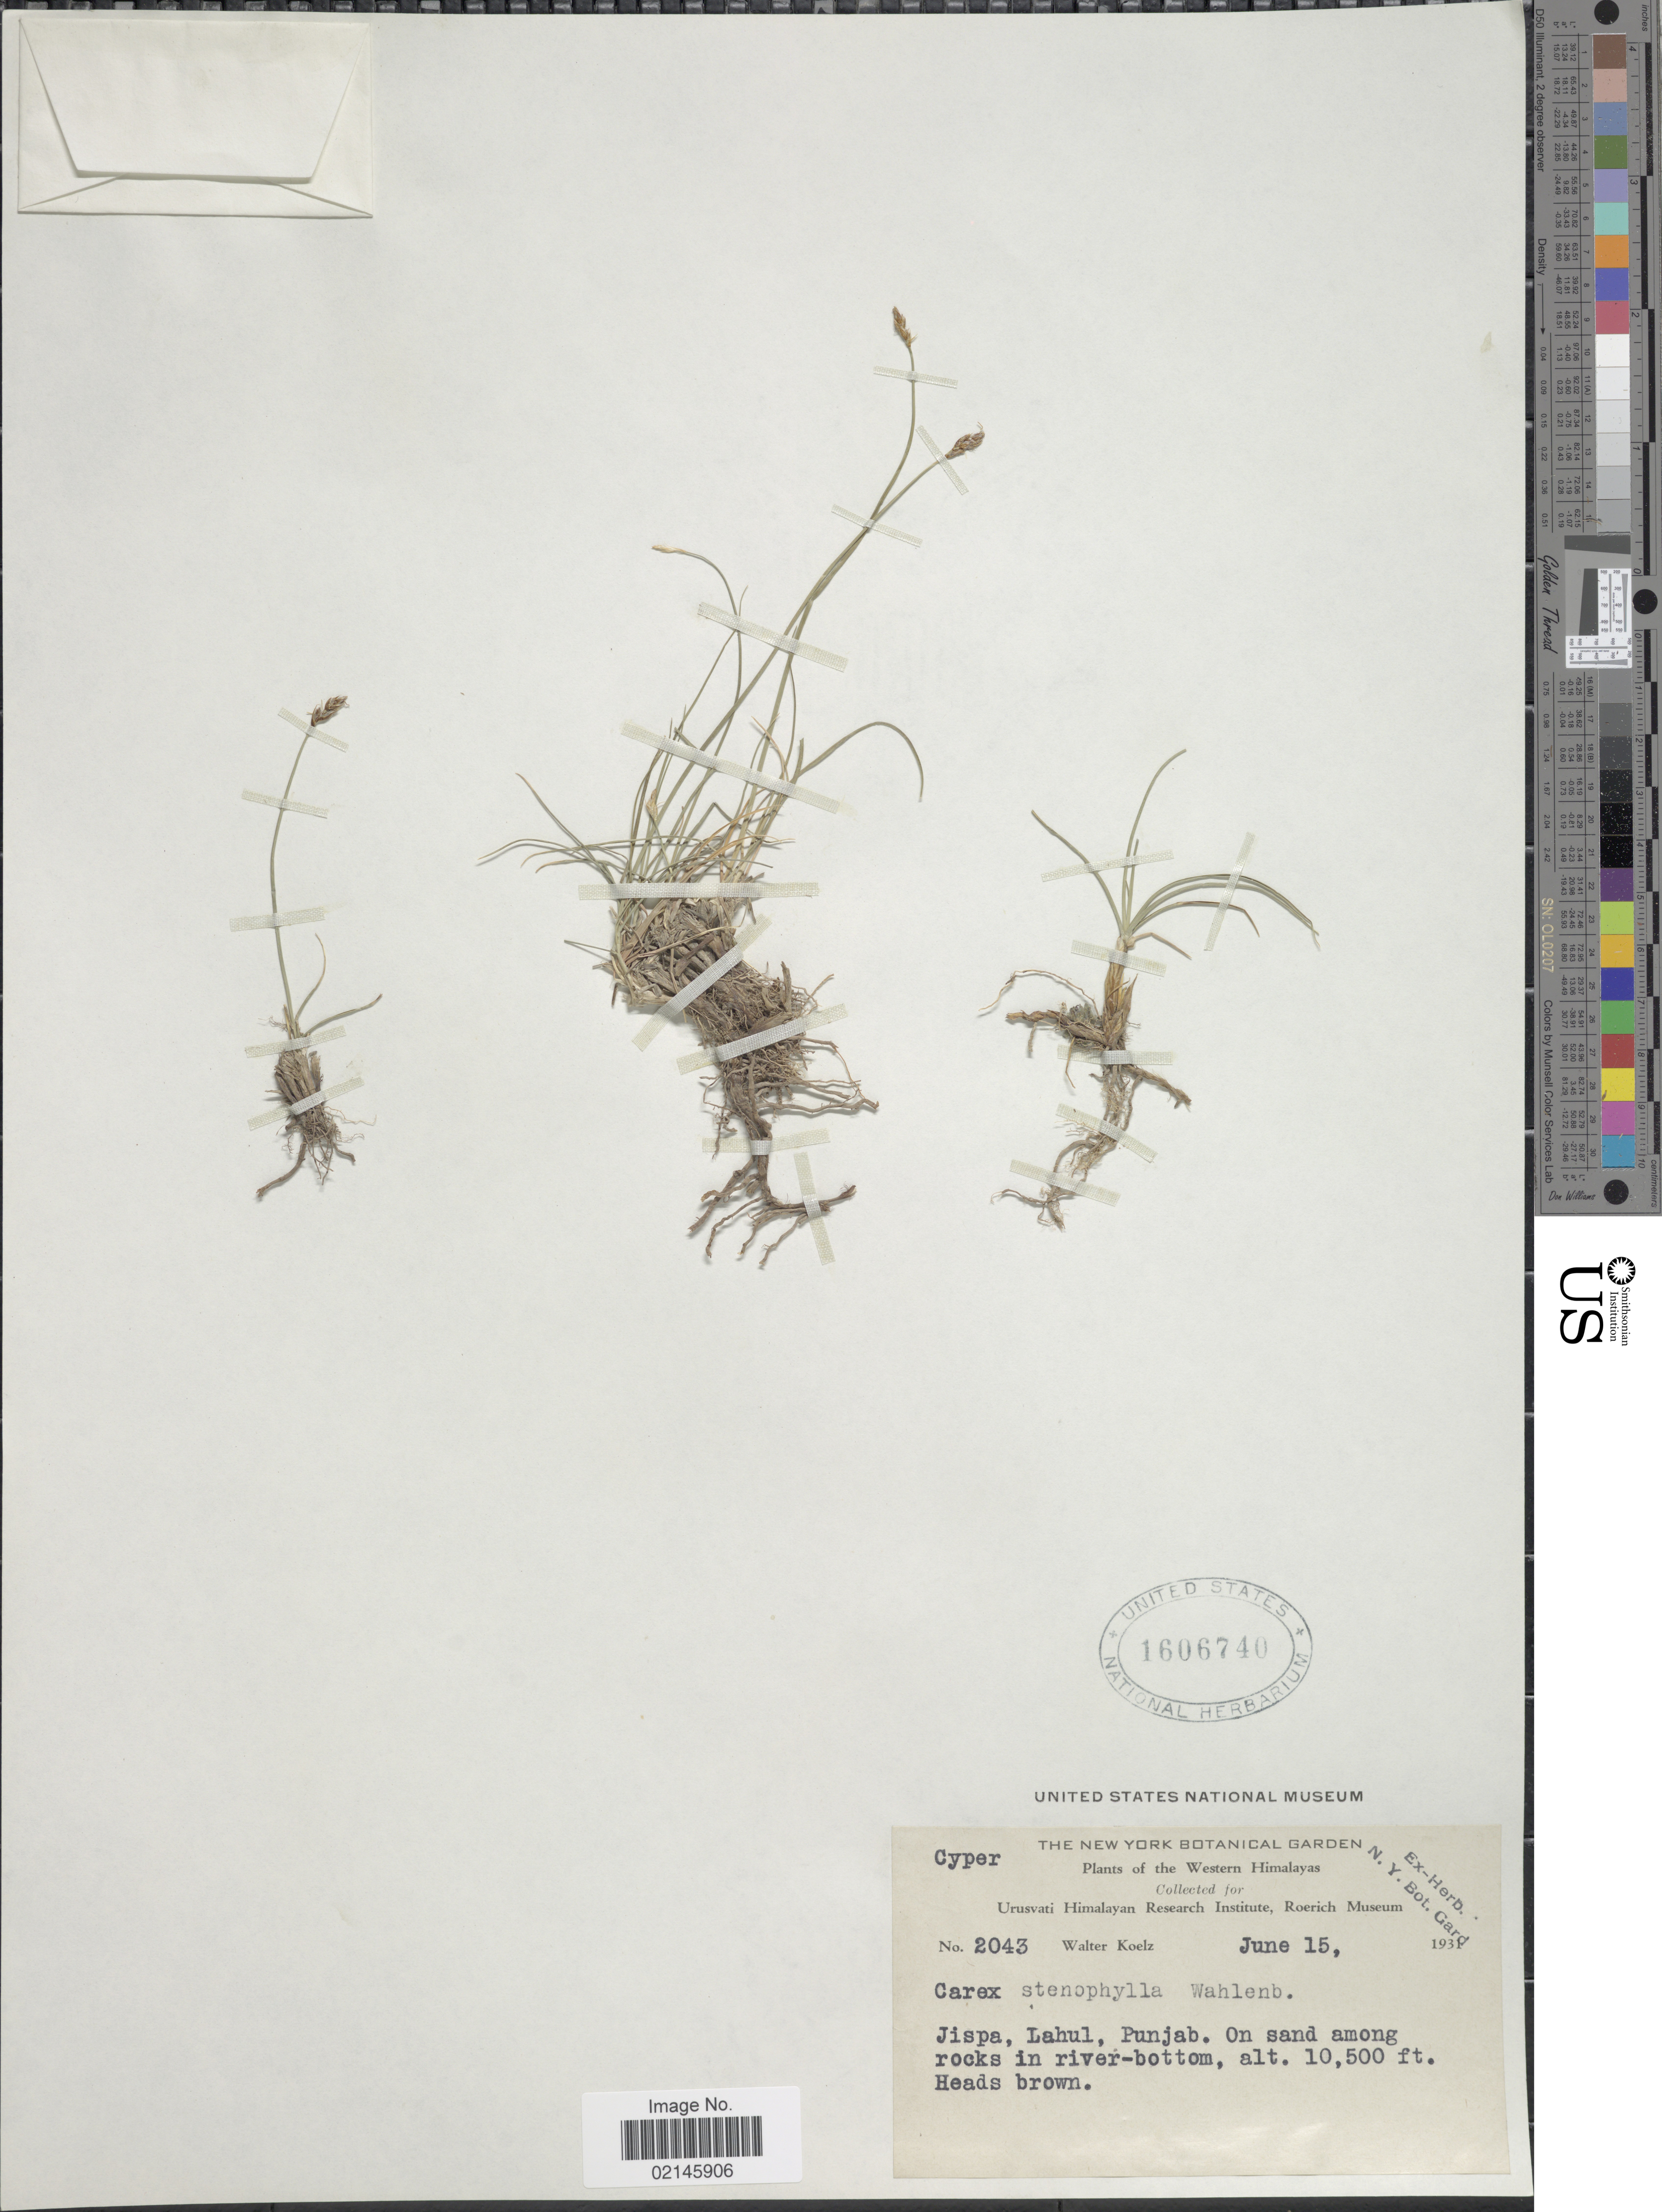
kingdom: Plantae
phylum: Tracheophyta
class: Liliopsida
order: Poales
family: Cyperaceae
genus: Carex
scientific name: Carex stenophylla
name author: Wahlenb.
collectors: W. N. Koelz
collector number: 2043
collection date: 1931-06-15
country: India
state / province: Punjab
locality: Western Himalayas. Jispa, Lahul, Punjab.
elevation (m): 3200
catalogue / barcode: US 1606740